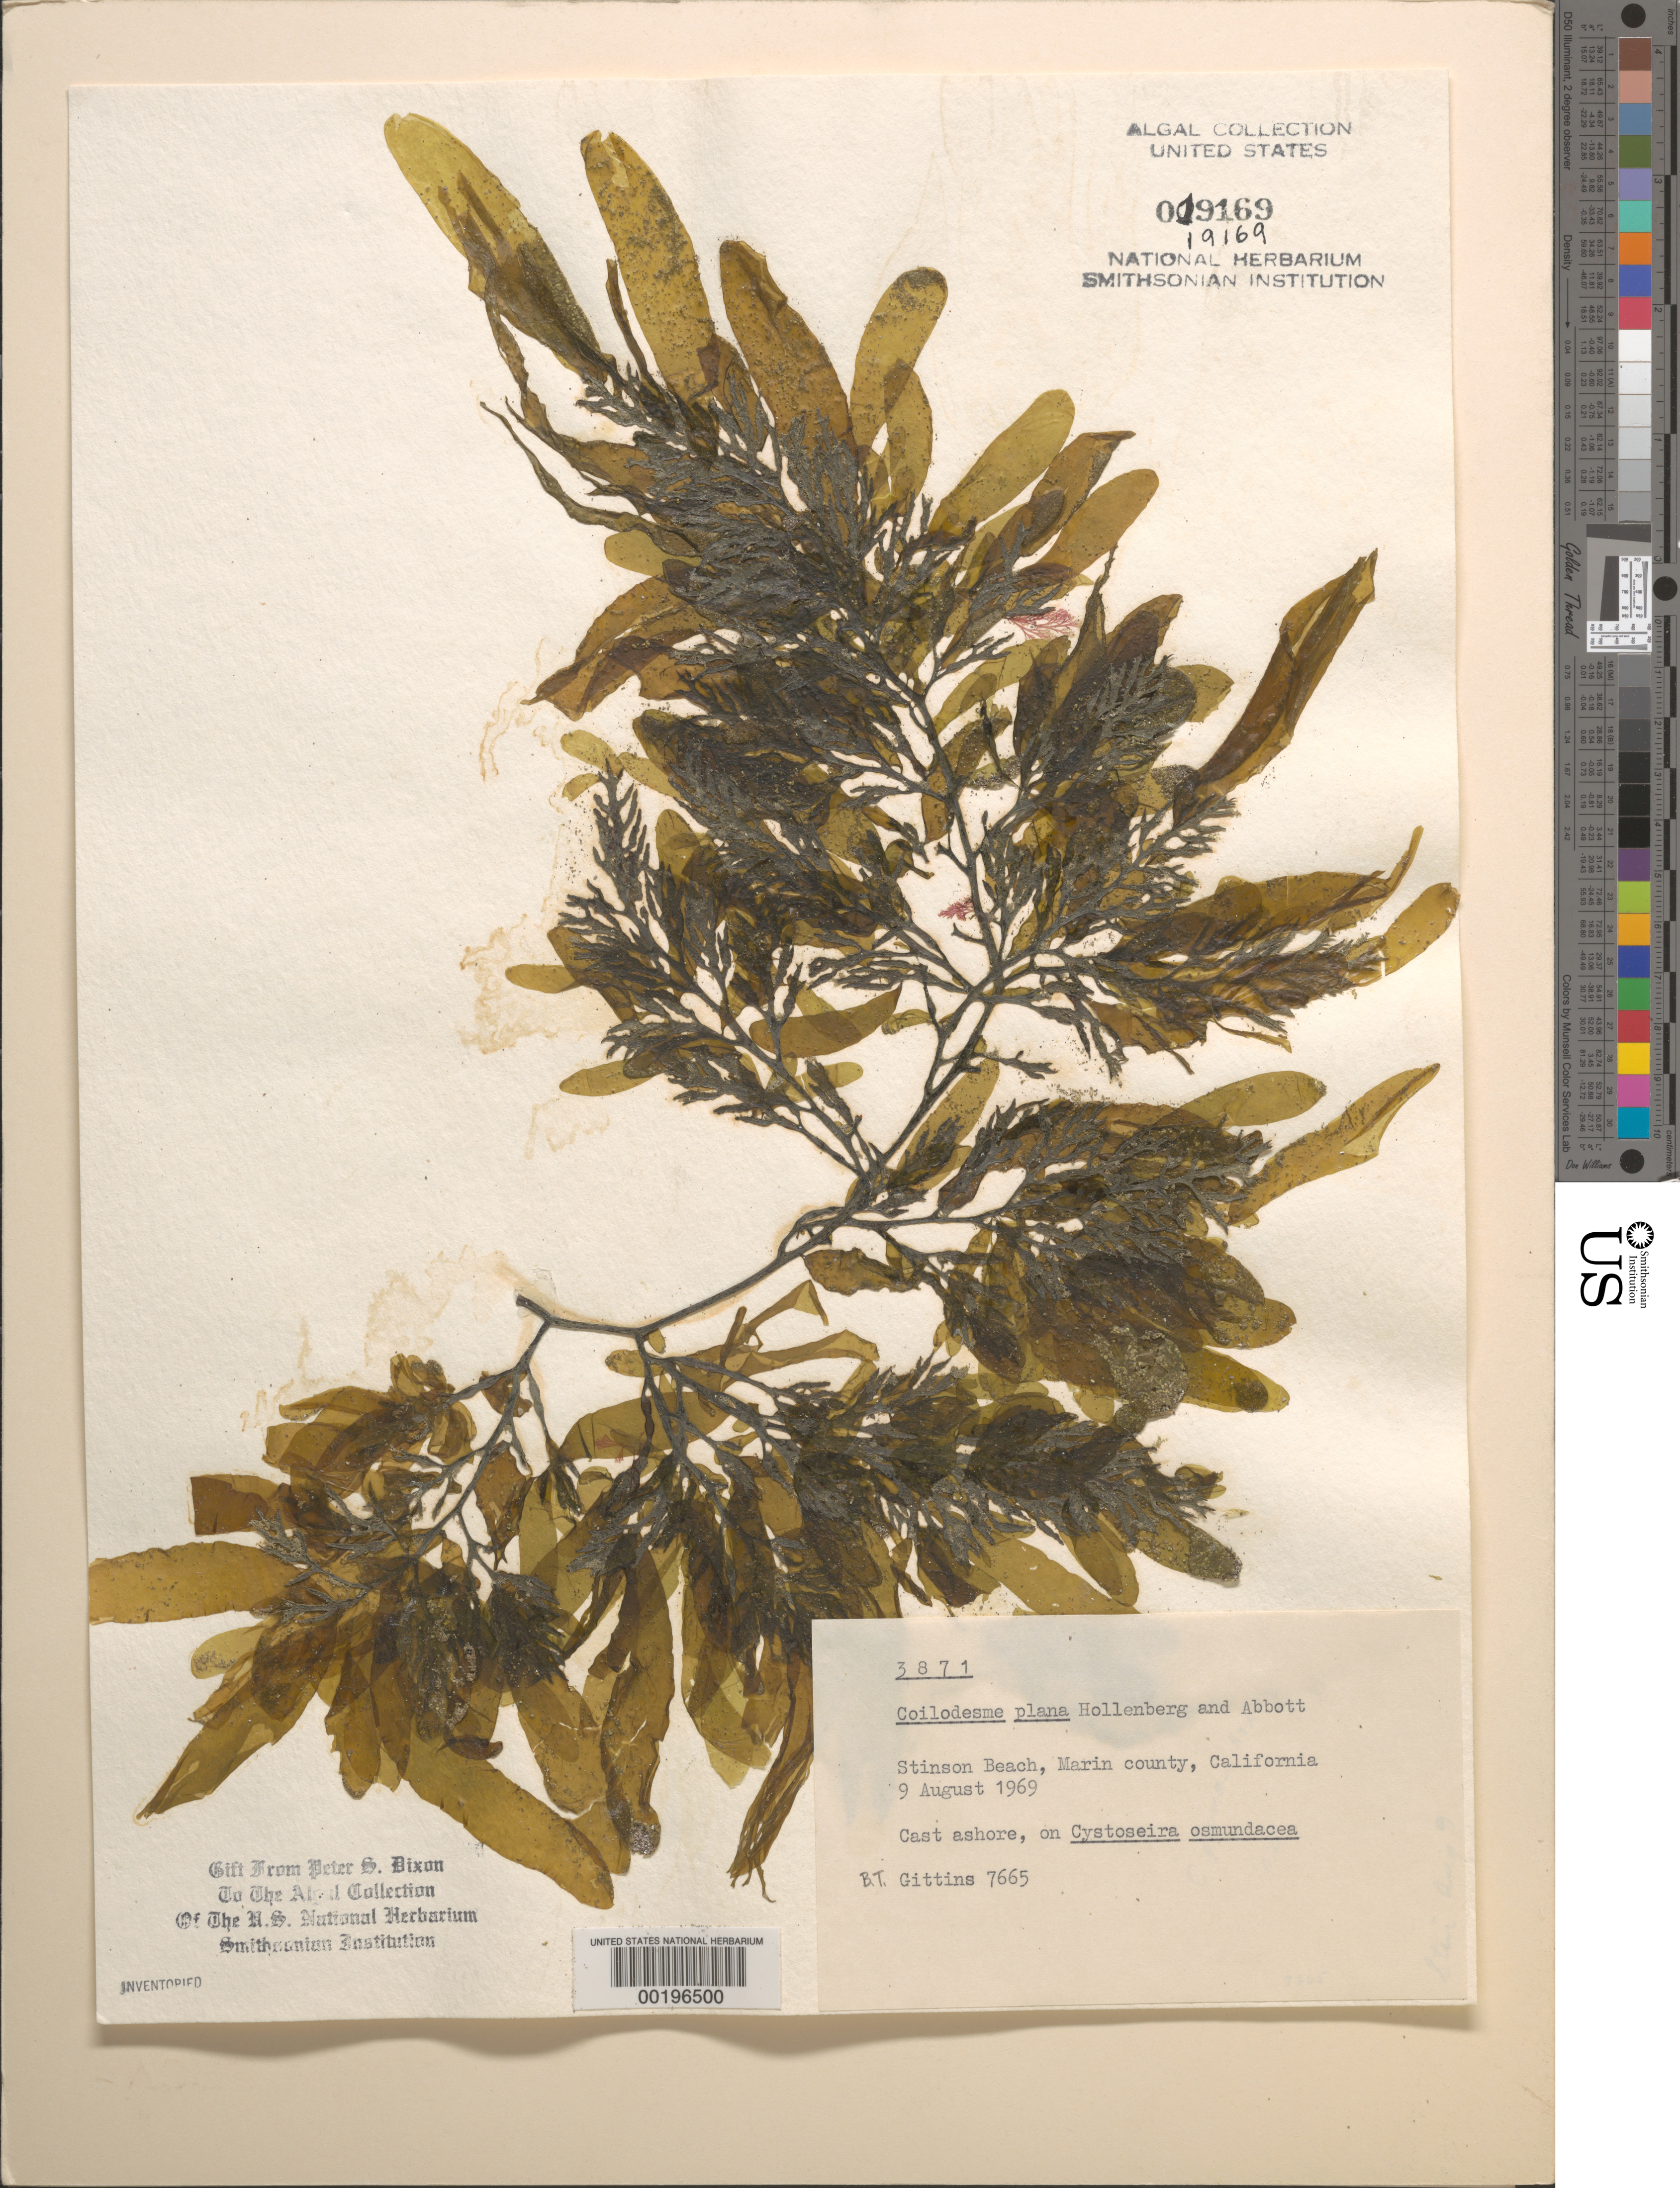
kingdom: Chromista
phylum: Ochrophyta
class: Phaeophyceae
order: Ectocarpales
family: Chordariaceae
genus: Coilodesme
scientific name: Coilodesme plana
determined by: Dixon, P. S.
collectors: B. Gittins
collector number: BTG 7665 & PSD 3871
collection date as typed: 09 Aug 1969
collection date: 1969-08-09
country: United States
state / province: California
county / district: Marin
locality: Stinson Beach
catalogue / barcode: US 19169